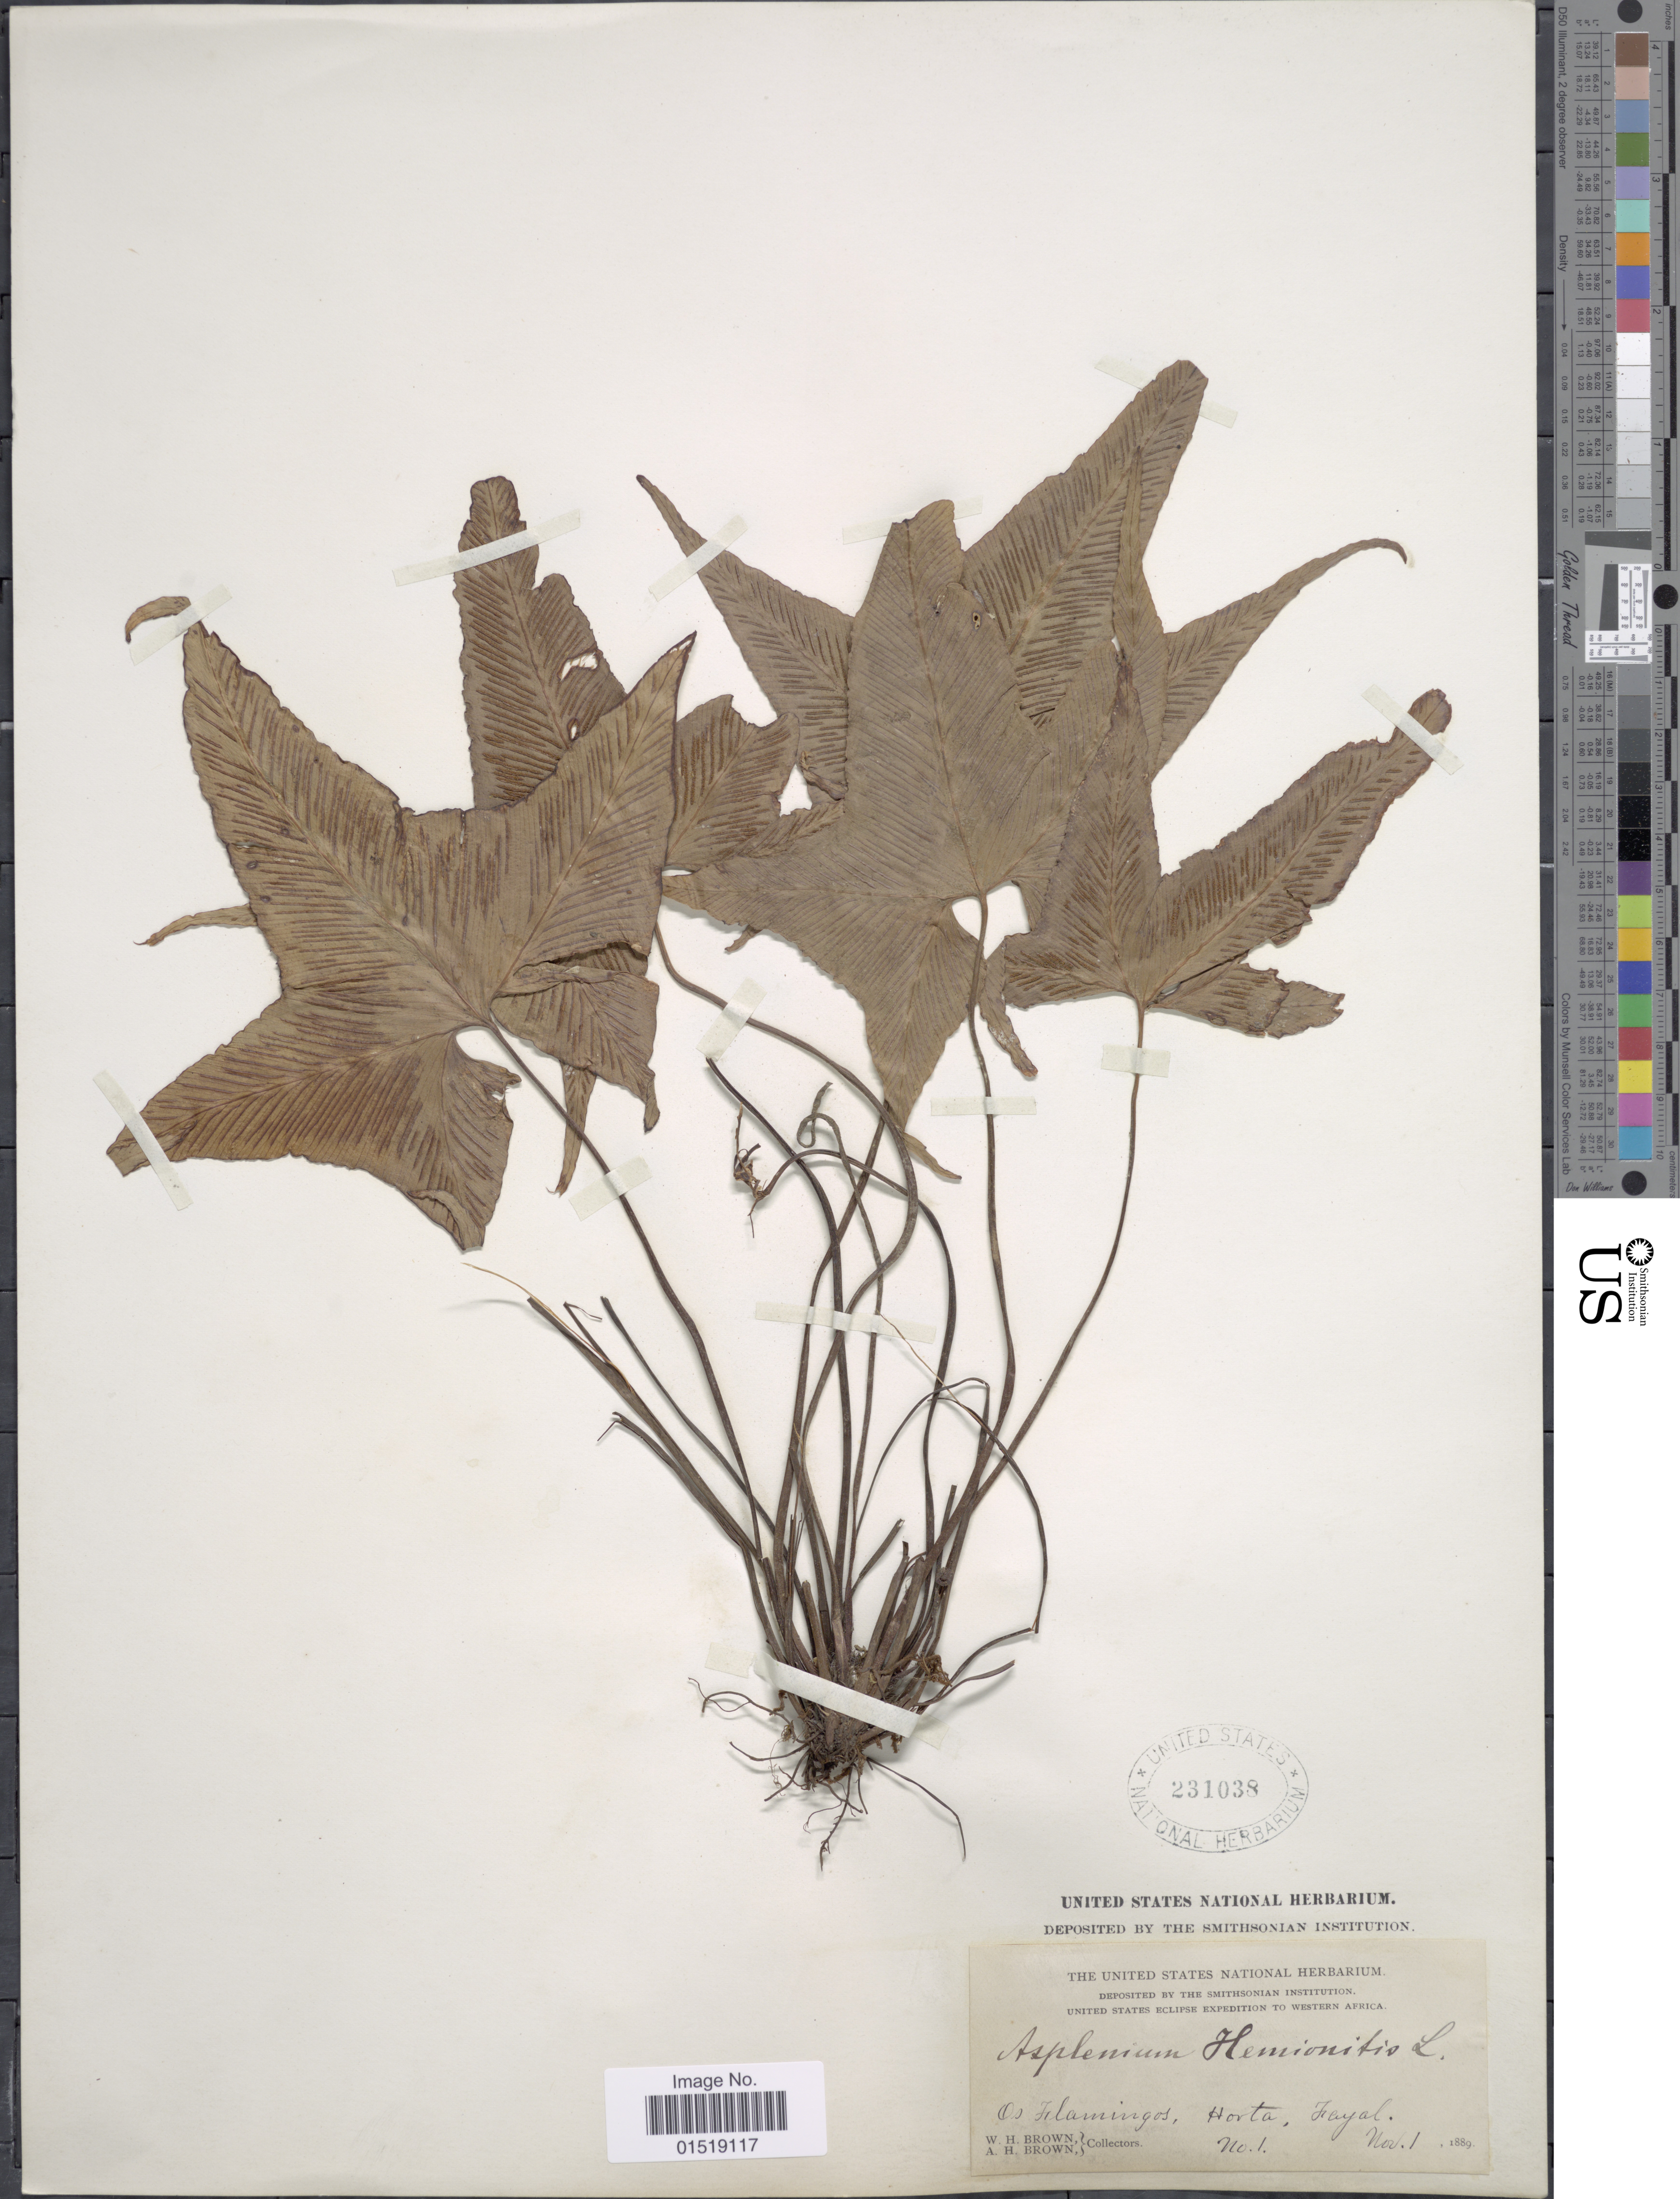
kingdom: Plantae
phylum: Tracheophyta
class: Polypodiopsida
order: Polypodiales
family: Aspleniaceae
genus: Asplenium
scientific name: Asplenium hemionitis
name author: L.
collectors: W. H. Brown & A. H. Brown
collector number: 1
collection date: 1889-11-01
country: Portugal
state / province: Azores (Aut. Reg.)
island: Faial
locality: Os Flamingos, Horta, Faial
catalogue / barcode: US 231038